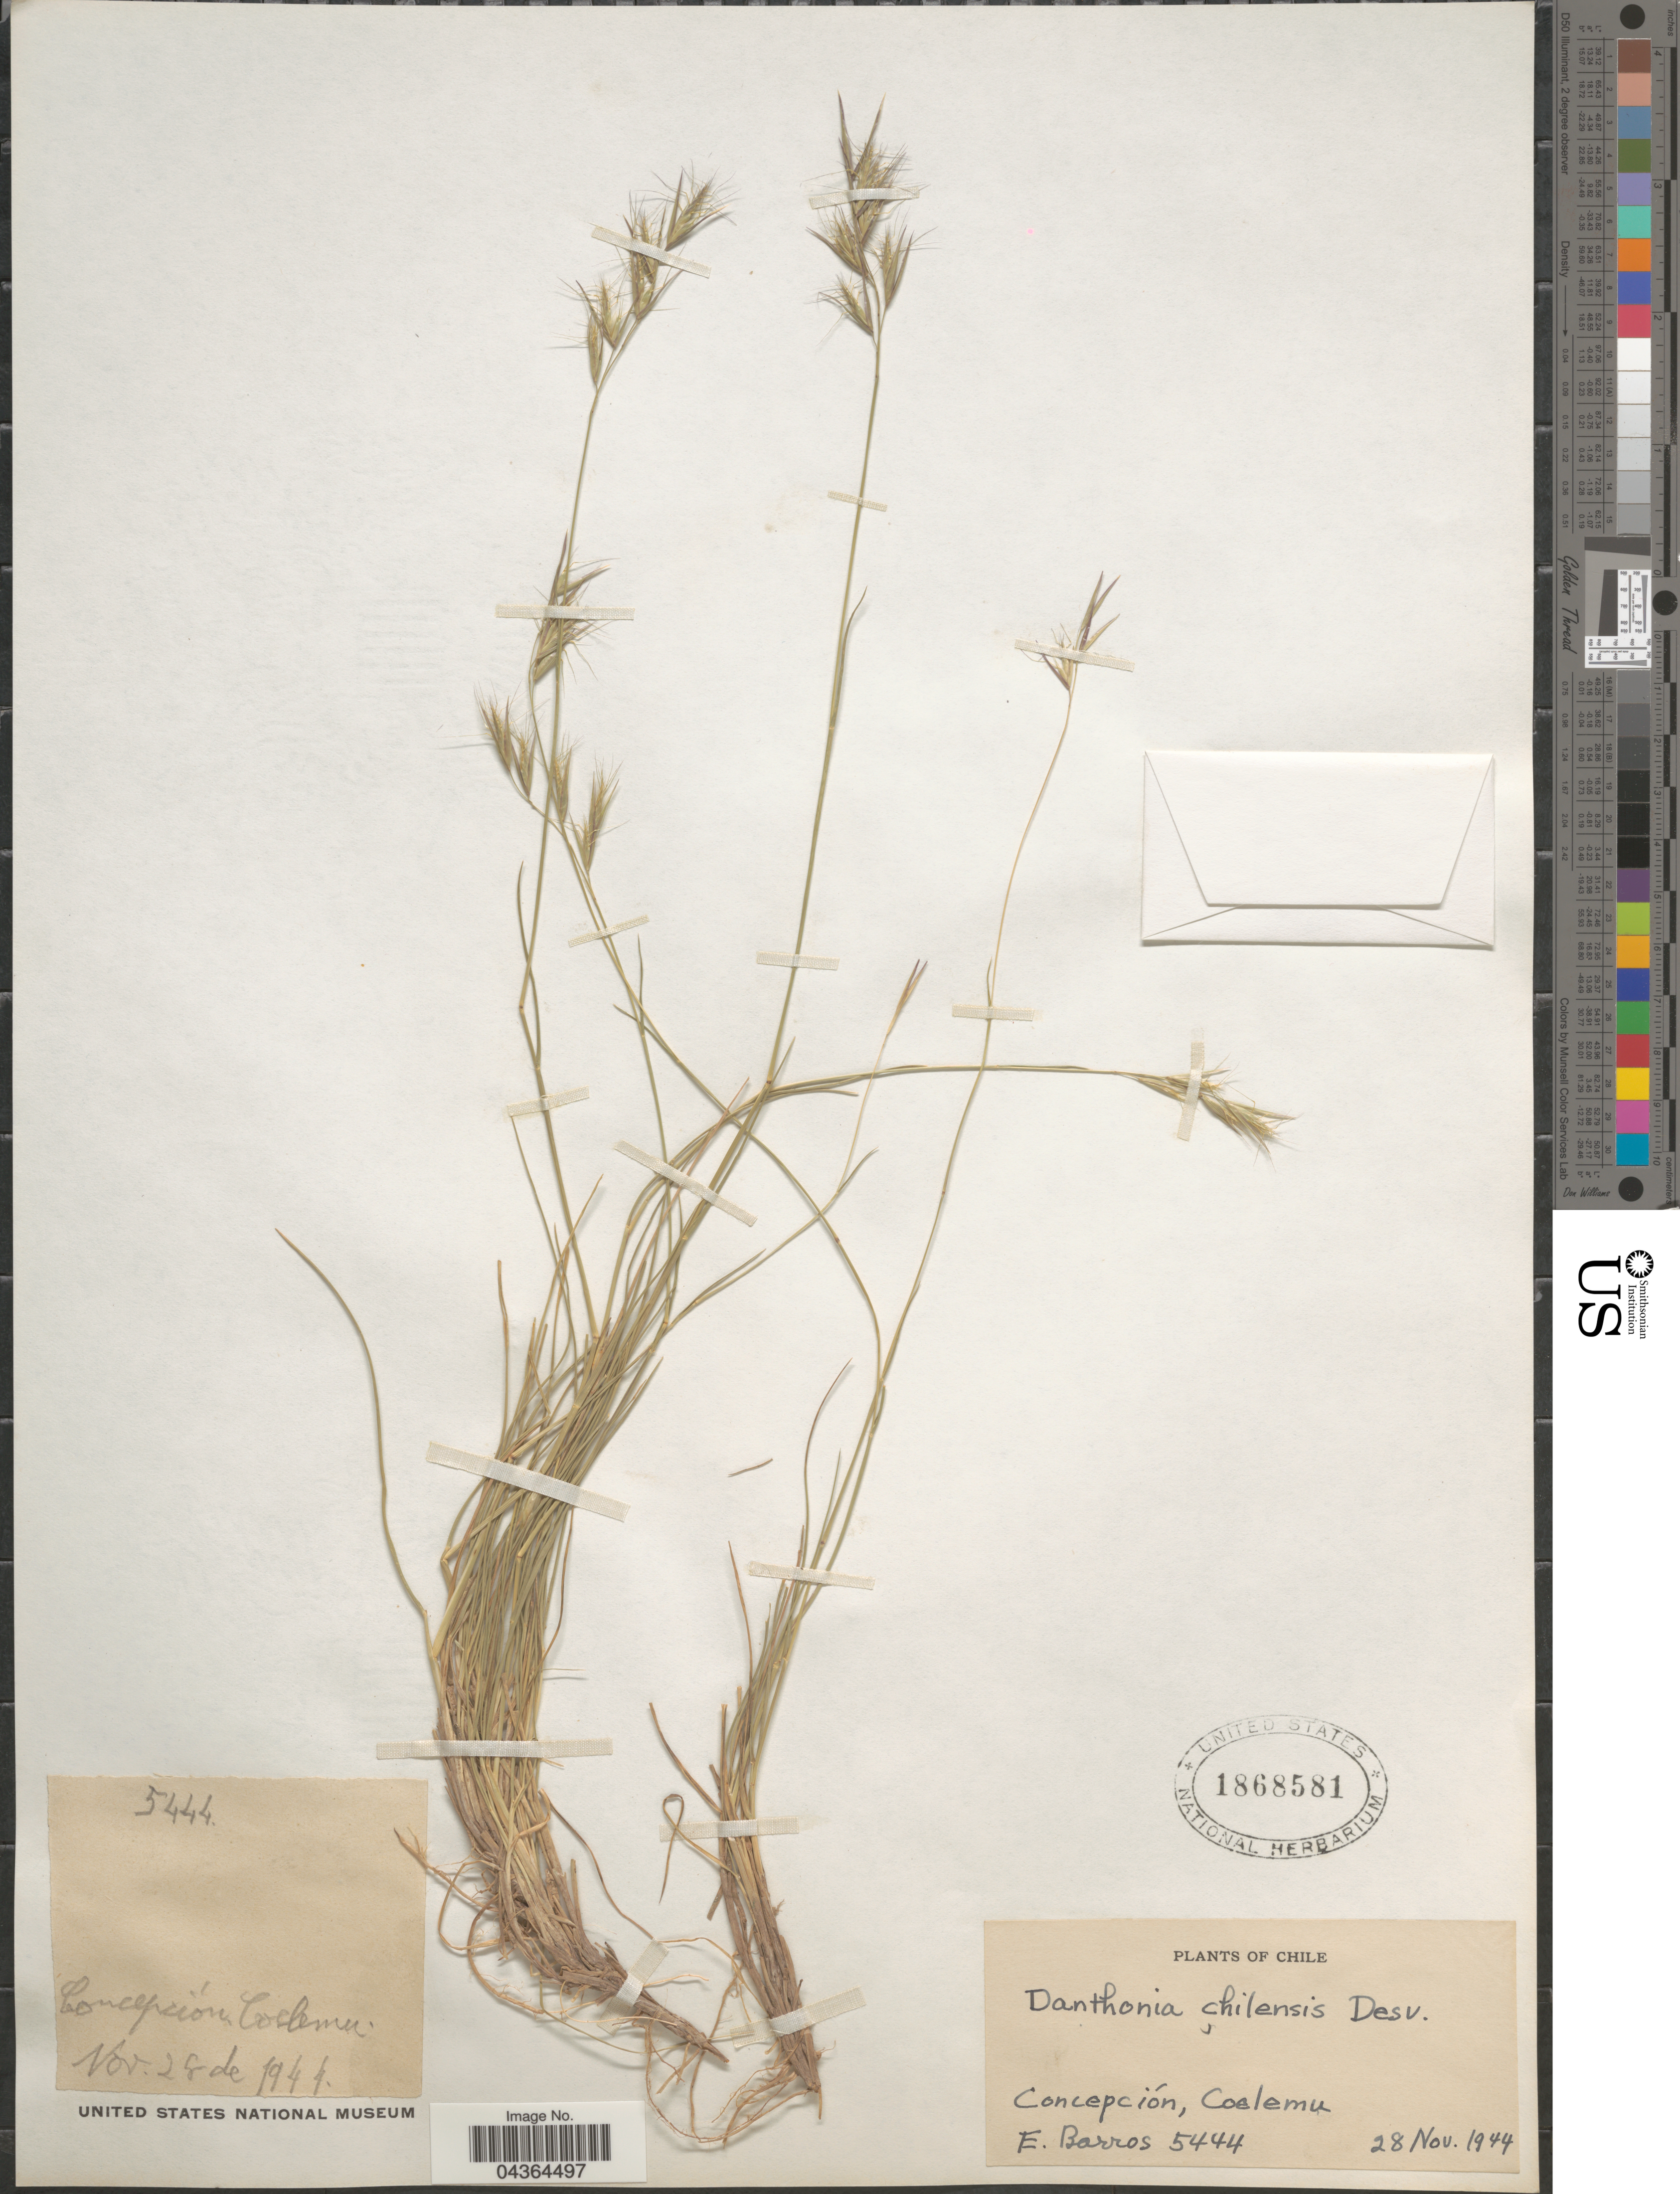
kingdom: Plantae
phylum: Tracheophyta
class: Liliopsida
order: Poales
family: Poaceae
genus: Danthonia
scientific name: Danthonia chilensis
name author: É. Desv.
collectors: E. Barros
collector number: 5444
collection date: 1944-11-28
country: Chile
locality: Concepción, Coelemu.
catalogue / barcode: US 1868581